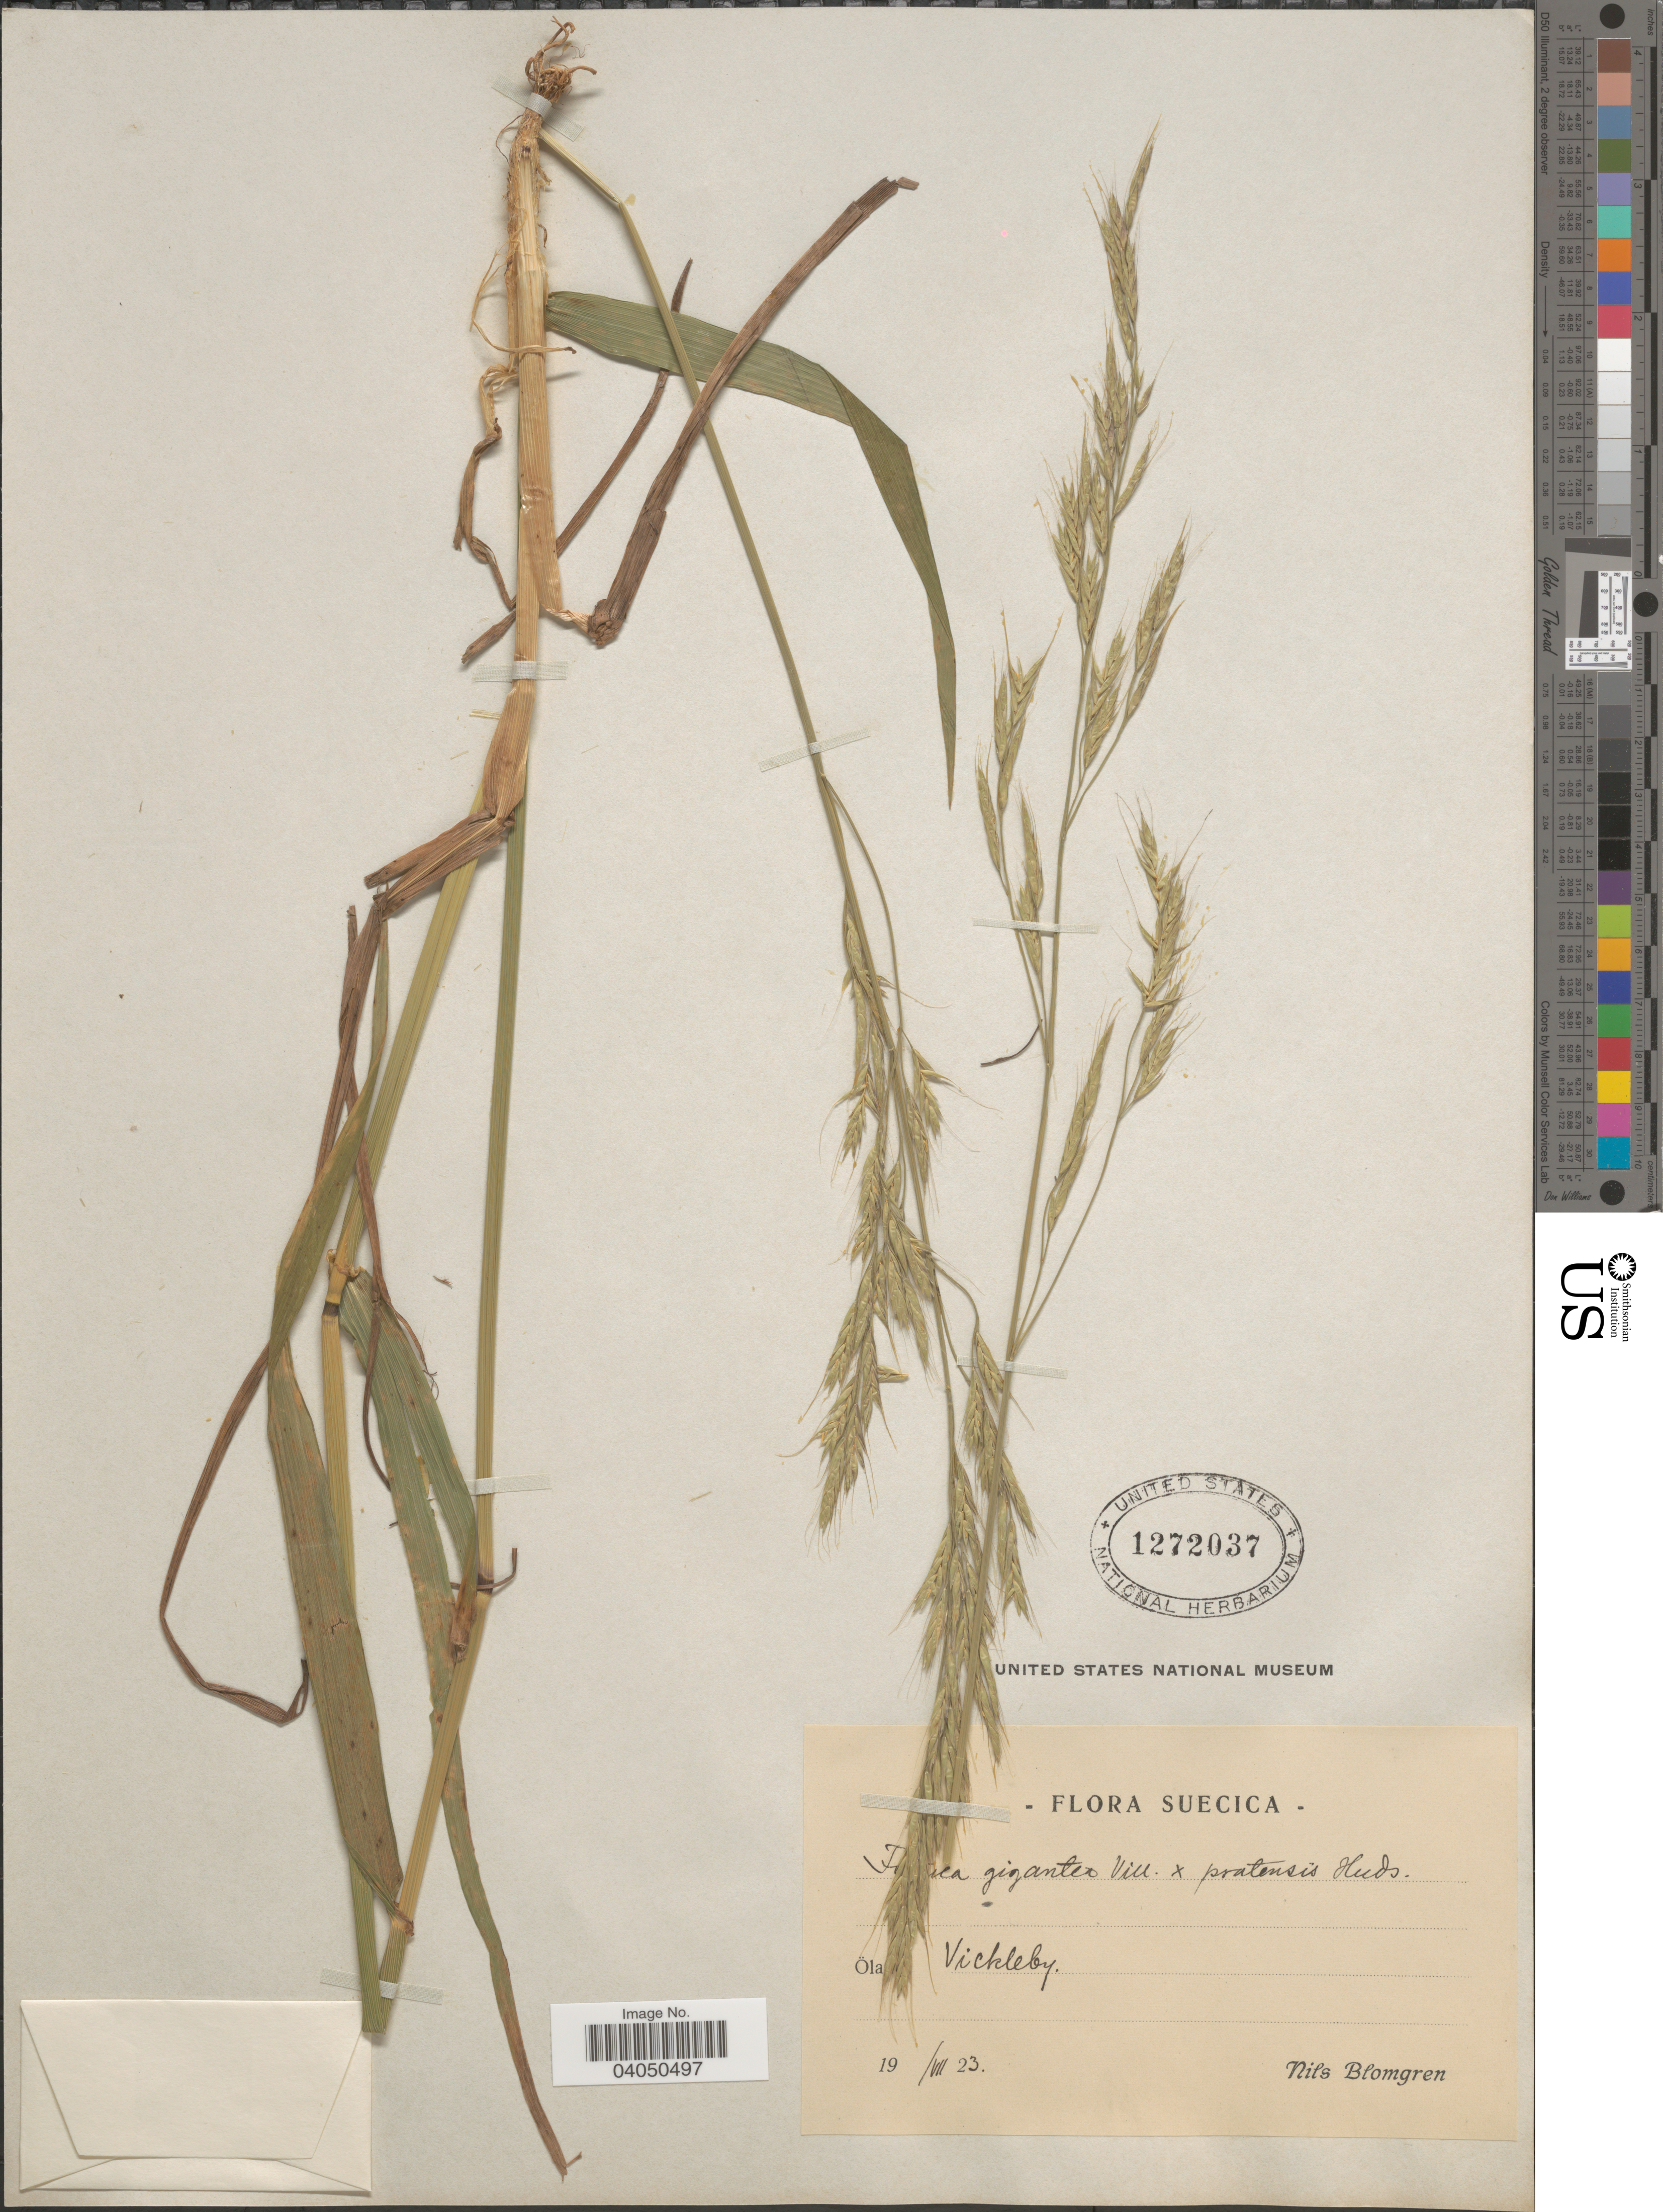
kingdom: Plantae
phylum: Tracheophyta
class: Liliopsida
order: Poales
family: Poaceae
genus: Festuca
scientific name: Festuca sp.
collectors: N. Blomgren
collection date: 1923-07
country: Sweden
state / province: Östergötland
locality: Suecica. Öla [illegible text] Vickleby.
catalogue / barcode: US 1272037